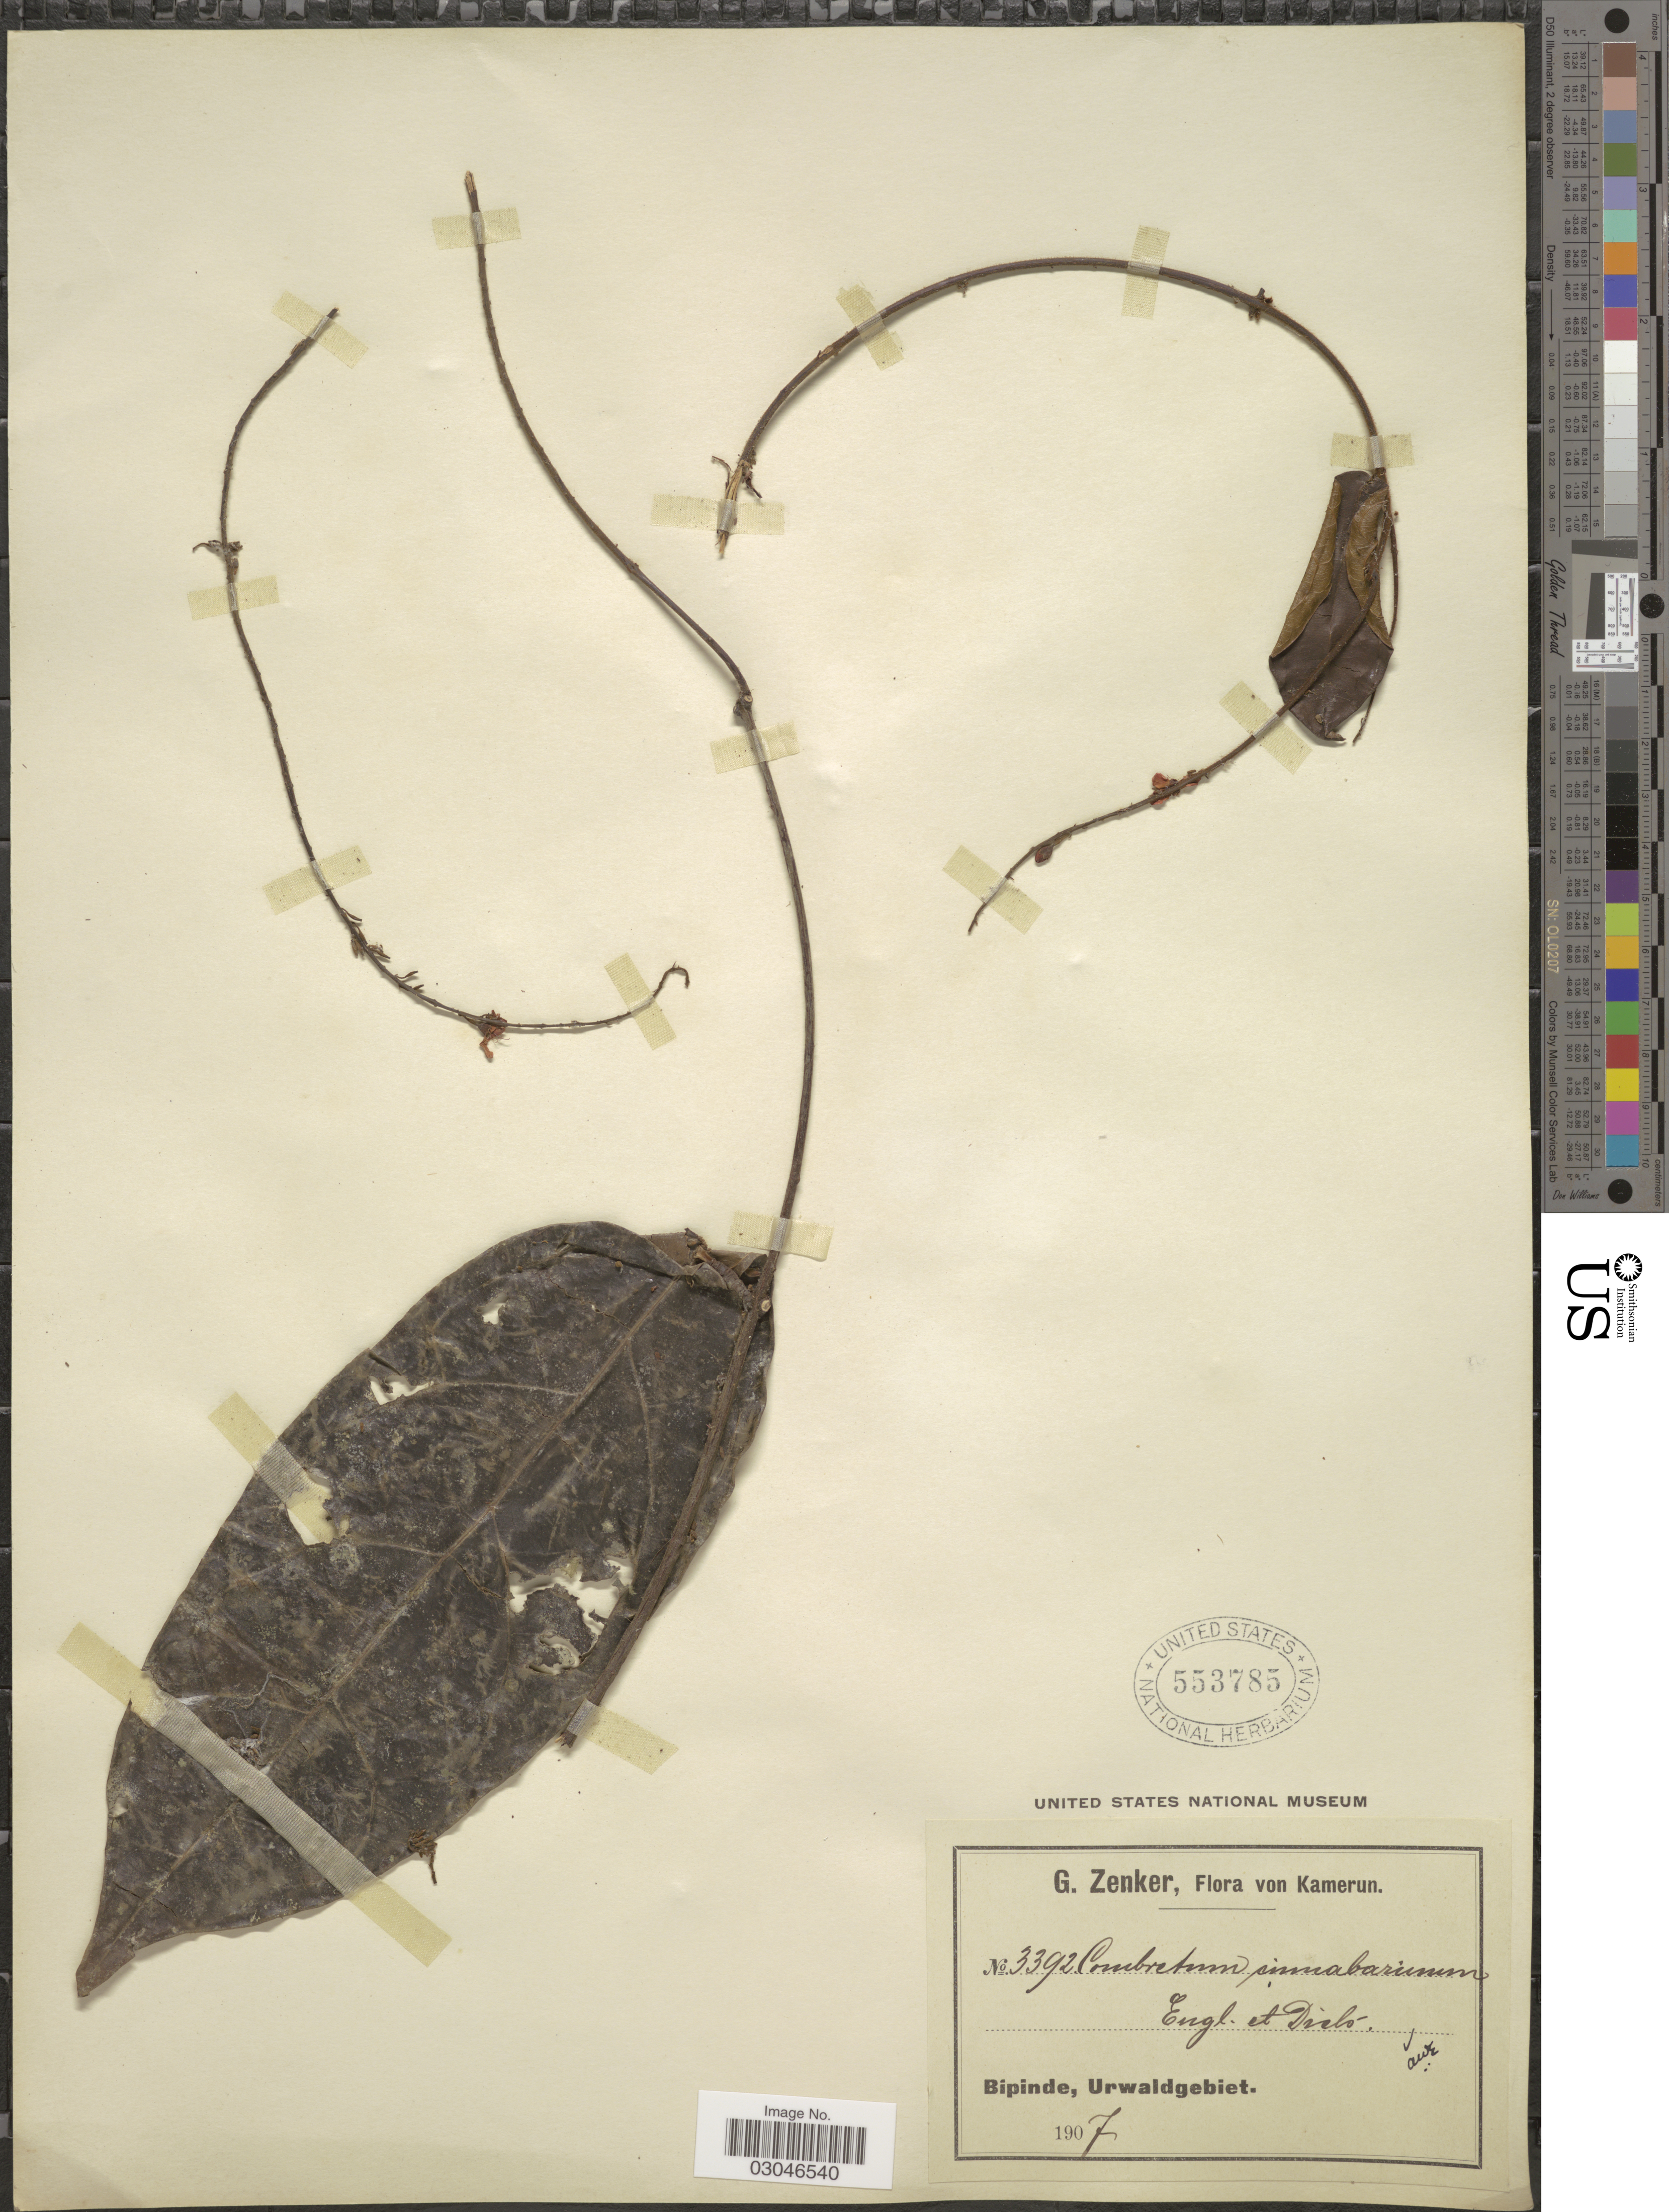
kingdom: Plantae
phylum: Tracheophyta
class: Magnoliopsida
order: Myrtales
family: Combretaceae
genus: Combretum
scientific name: Combretum cinnabarinum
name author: Engl. & Diels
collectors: G. A. Zenker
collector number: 3392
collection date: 1907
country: Cameroon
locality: Kamerun. Bipinde, Urwaldgebiet.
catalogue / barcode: US 553785